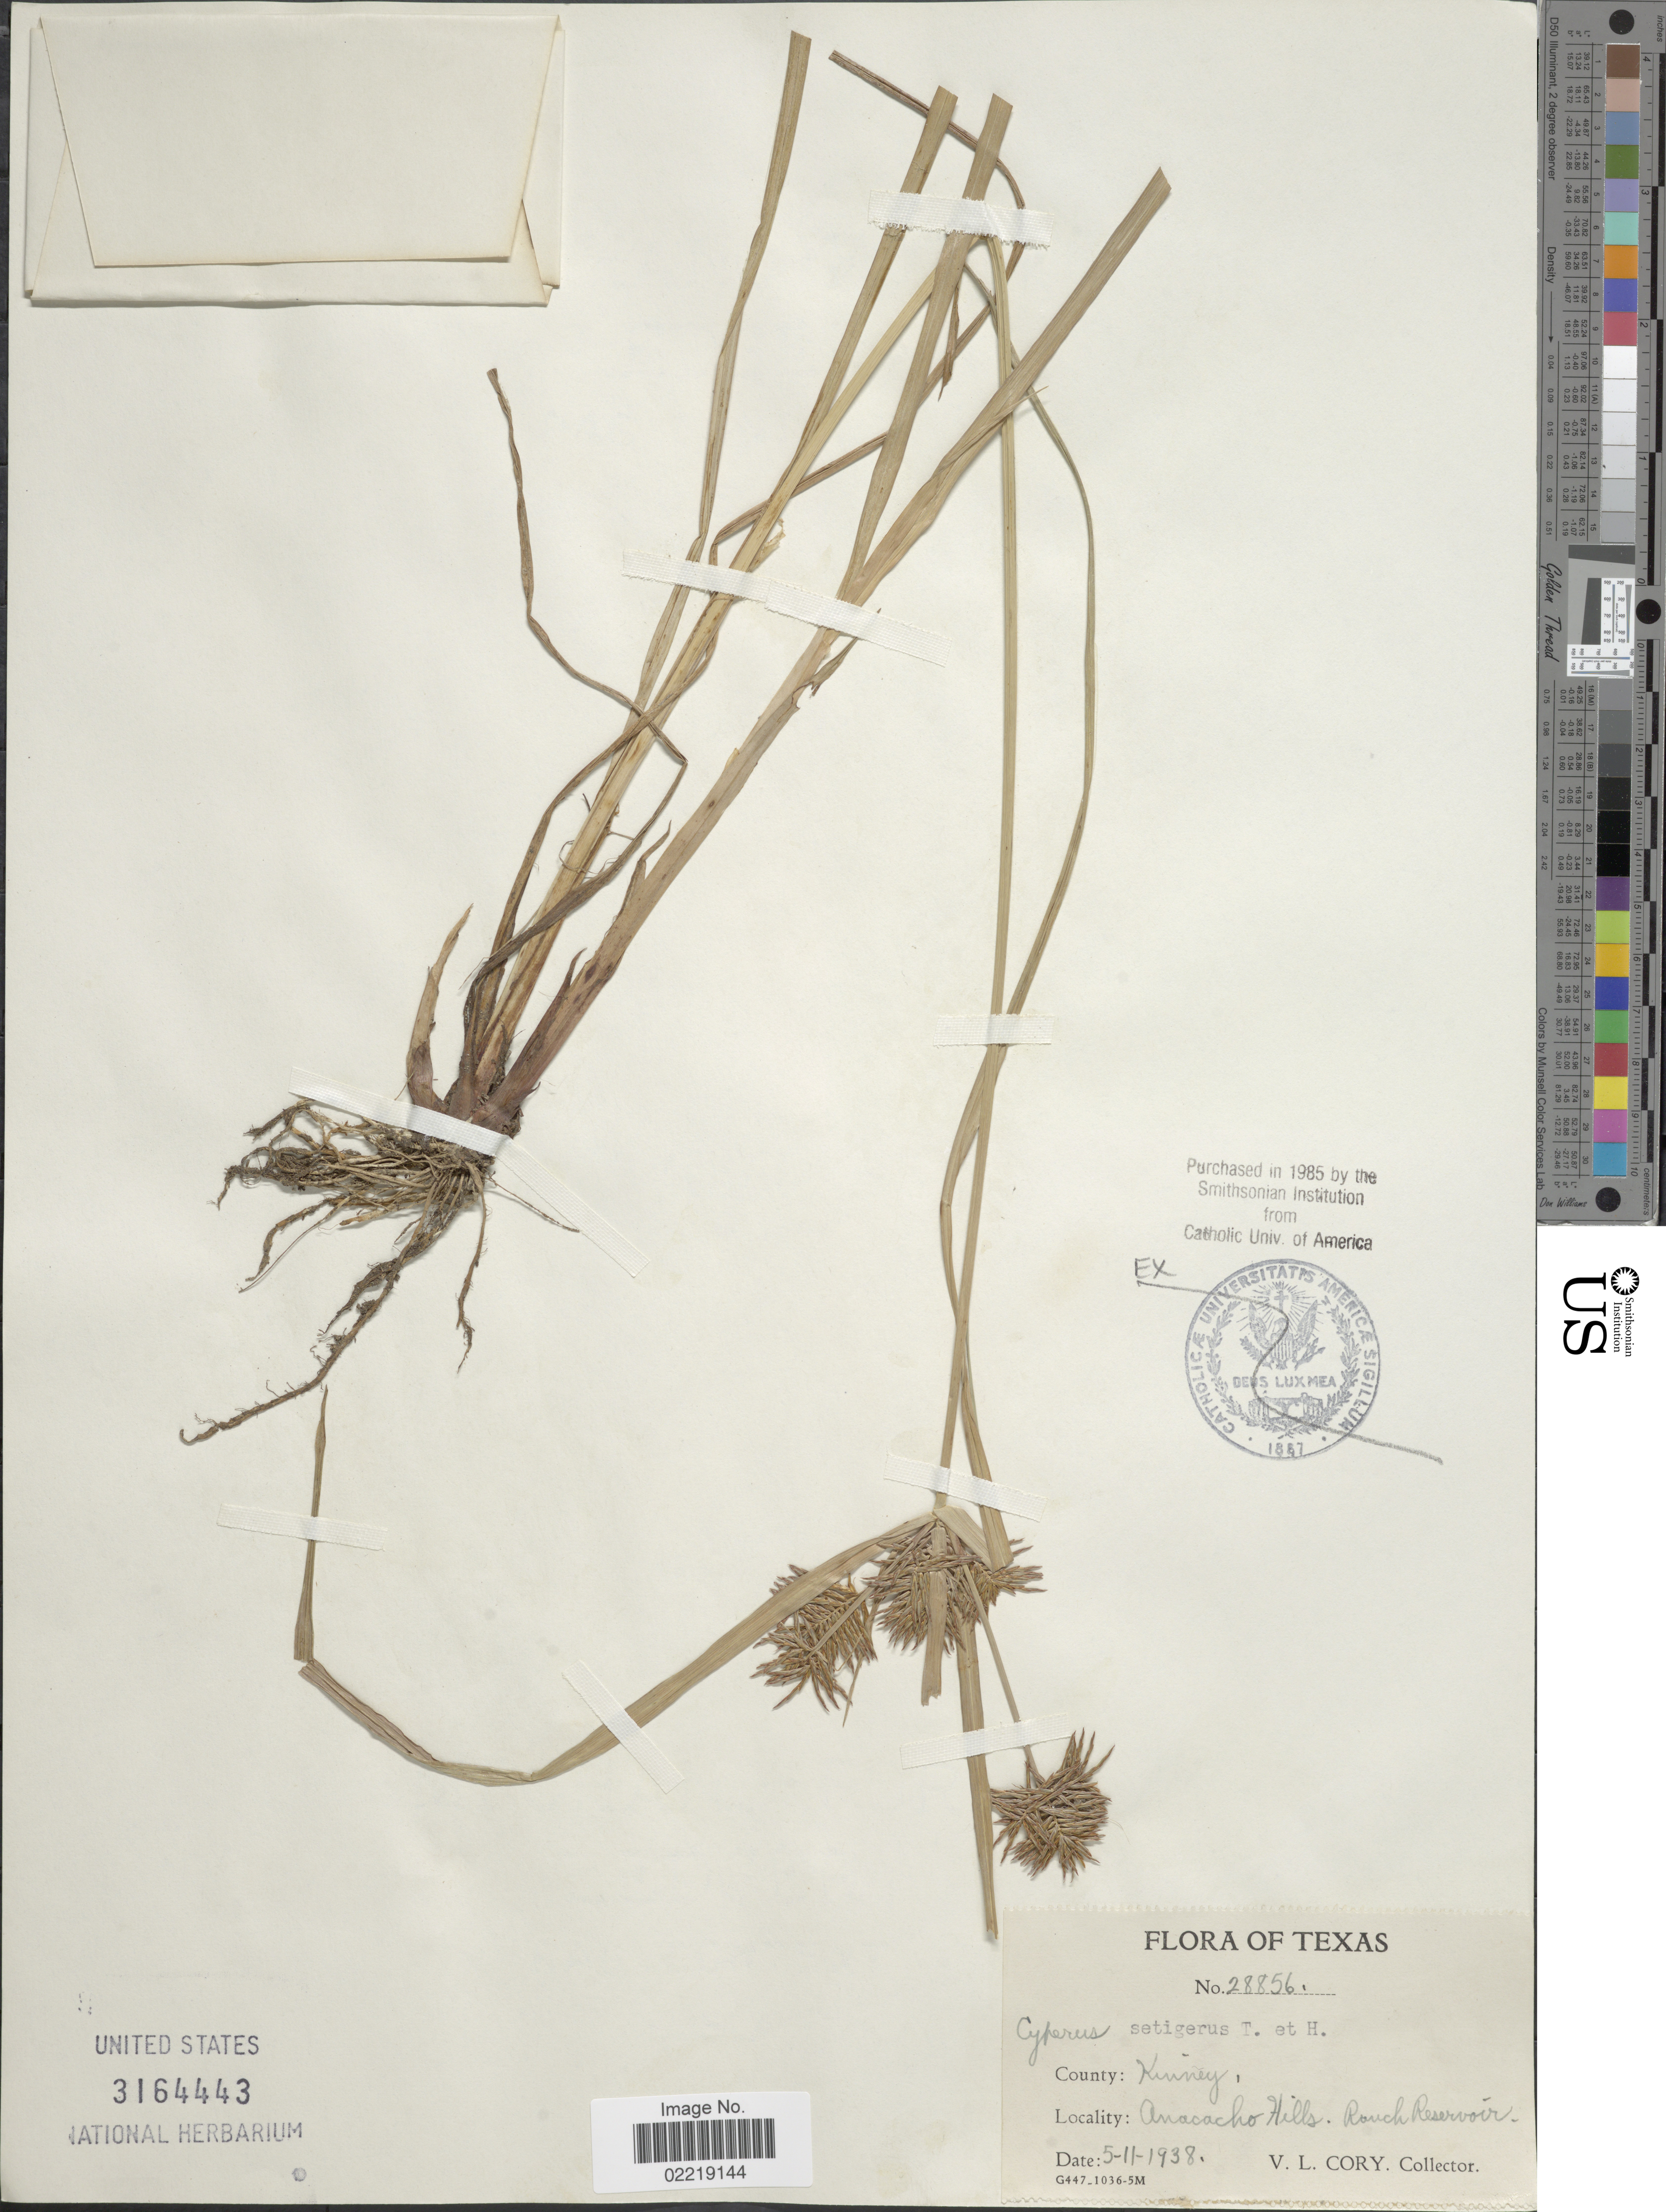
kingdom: Plantae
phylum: Tracheophyta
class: Liliopsida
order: Poales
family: Cyperaceae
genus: Cyperus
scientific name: Cyperus setigerus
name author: Torr. & Hook.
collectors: V. Cory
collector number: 28856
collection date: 1938-05-11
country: United States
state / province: Texas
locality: County: Kinney, Anacacho Hills, Ranch Reservoir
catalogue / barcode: US 3164443